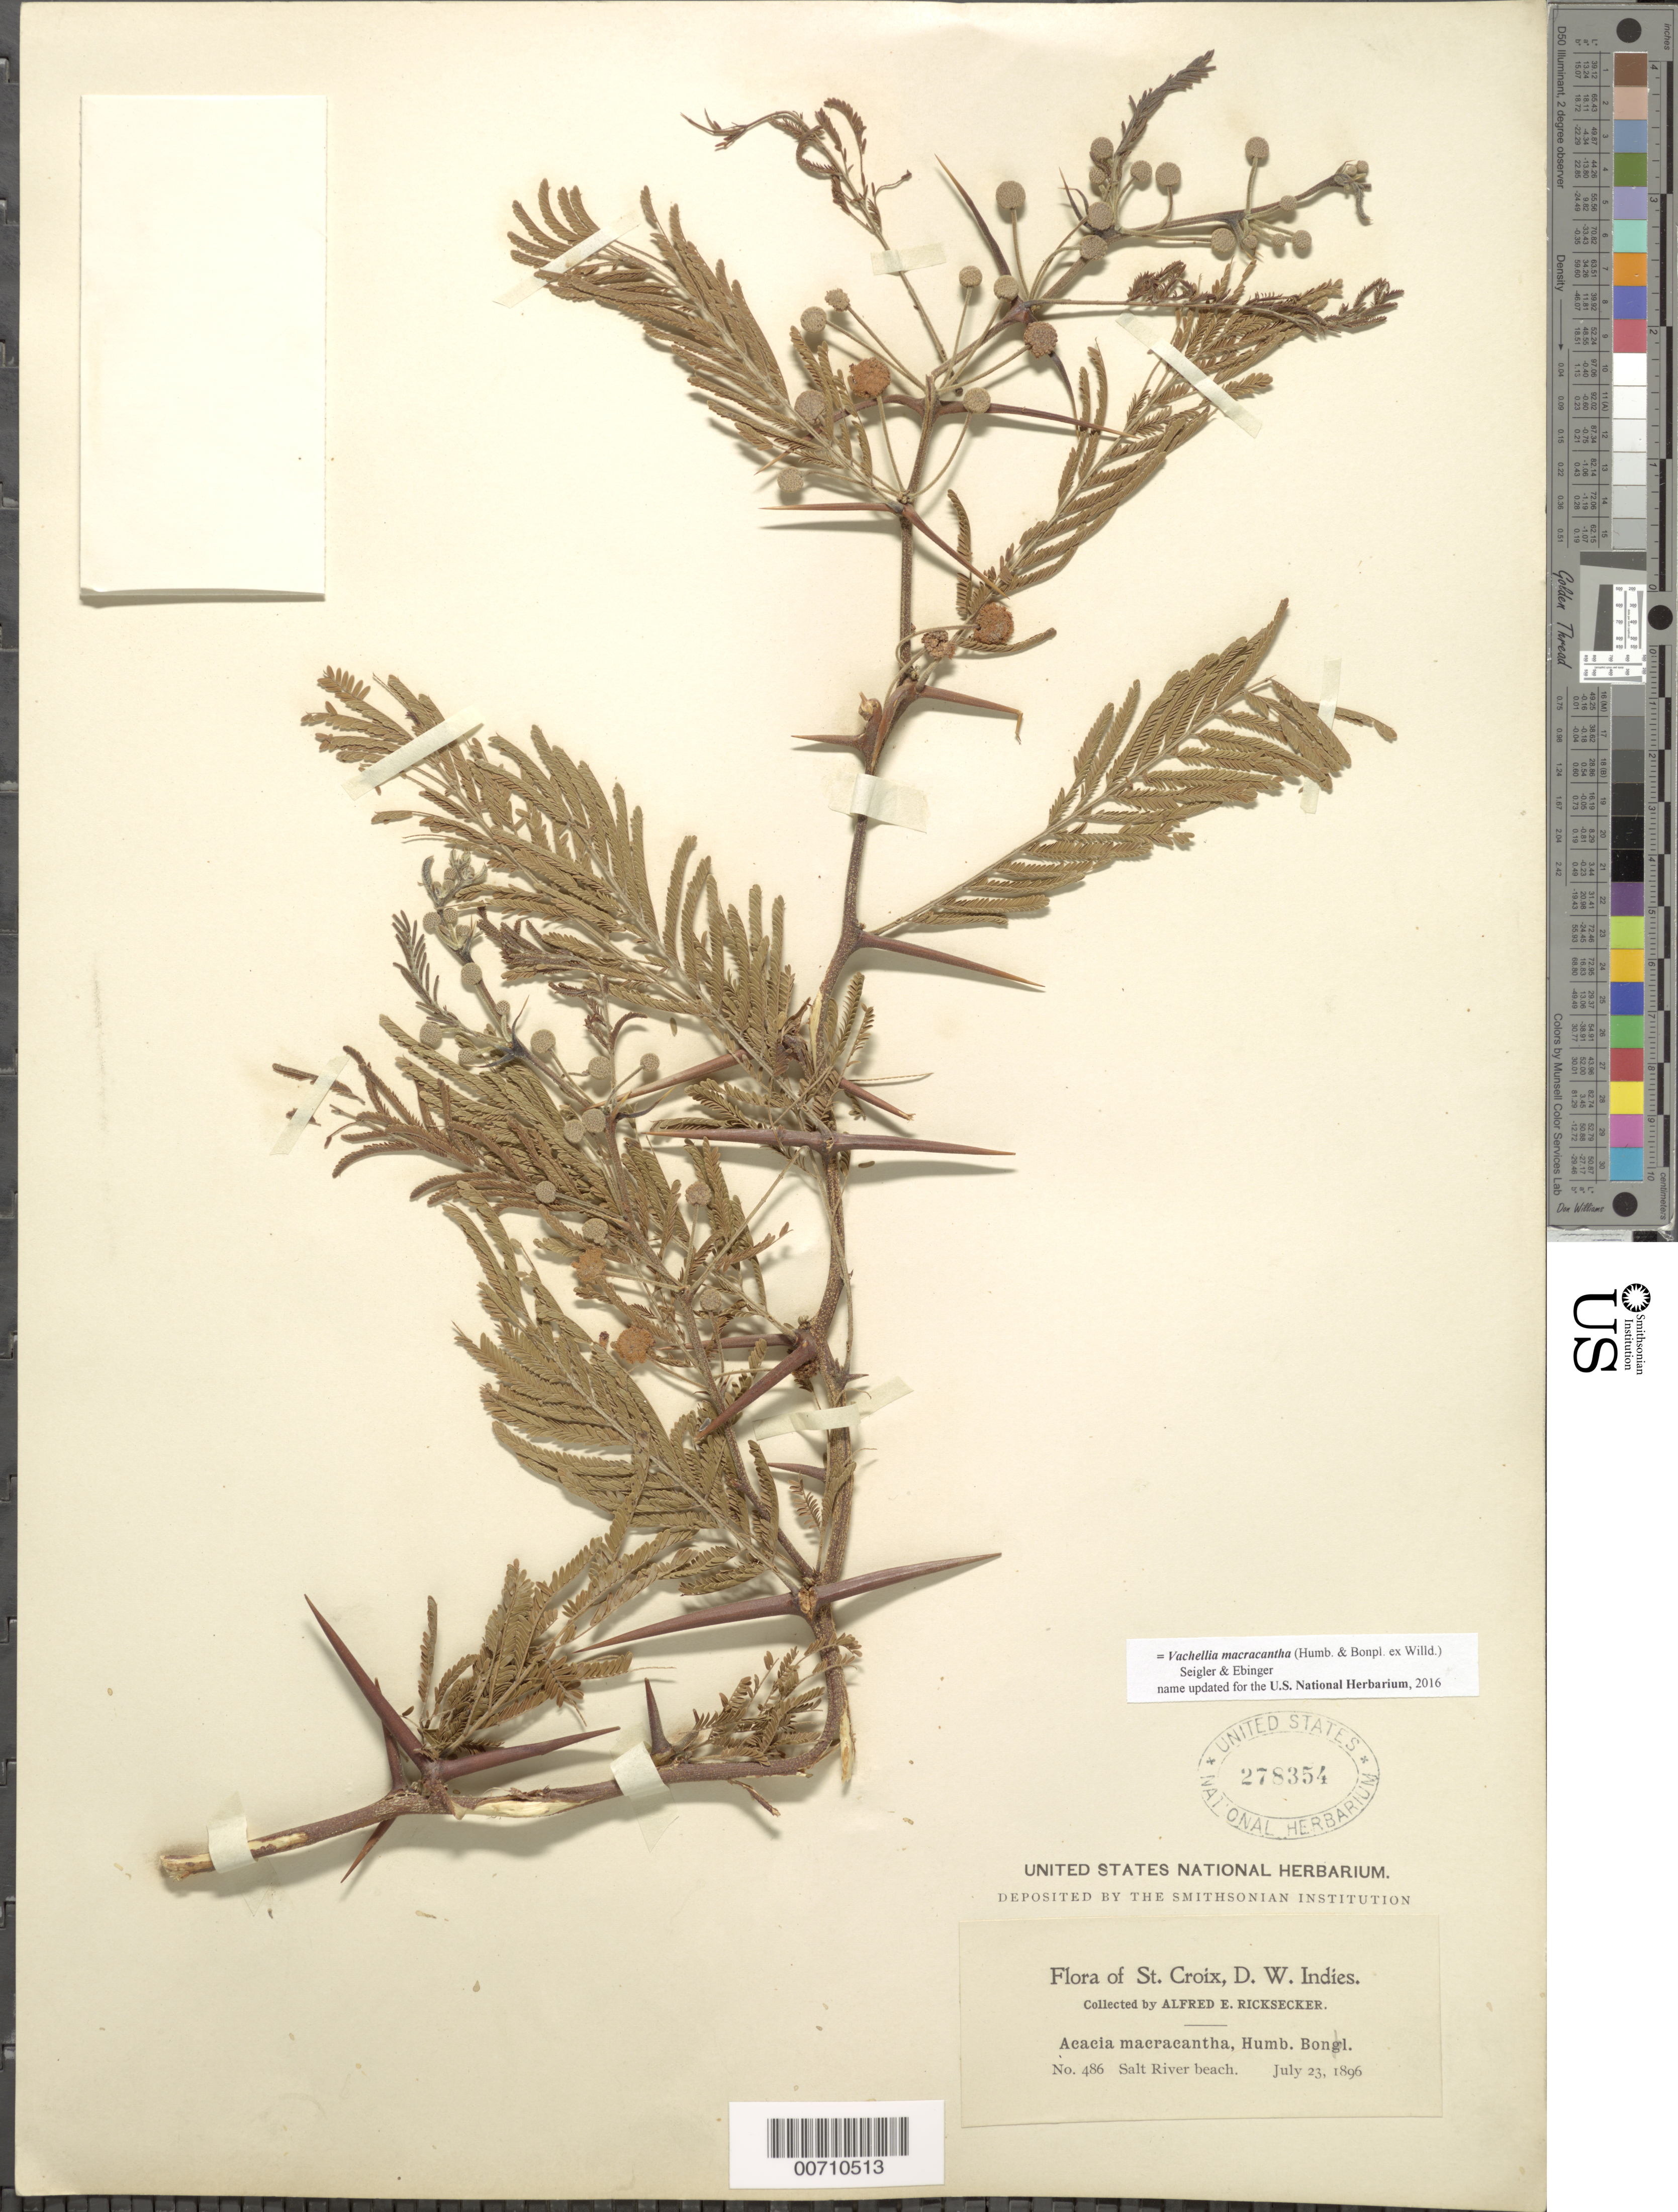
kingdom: Plantae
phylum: Tracheophyta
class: Magnoliopsida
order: Fabales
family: Fabaceae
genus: Vachellia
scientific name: Vachellia macracantha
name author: (Humb. & Bonpl. ex Willd.) Seigler & Ebinger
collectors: A. E. Ricksecker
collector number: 486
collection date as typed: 23 Jul 1896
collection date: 1896-07-23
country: U.S. Virgin Islands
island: St. Croix Island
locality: Salt River Beach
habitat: Beach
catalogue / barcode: US 278354